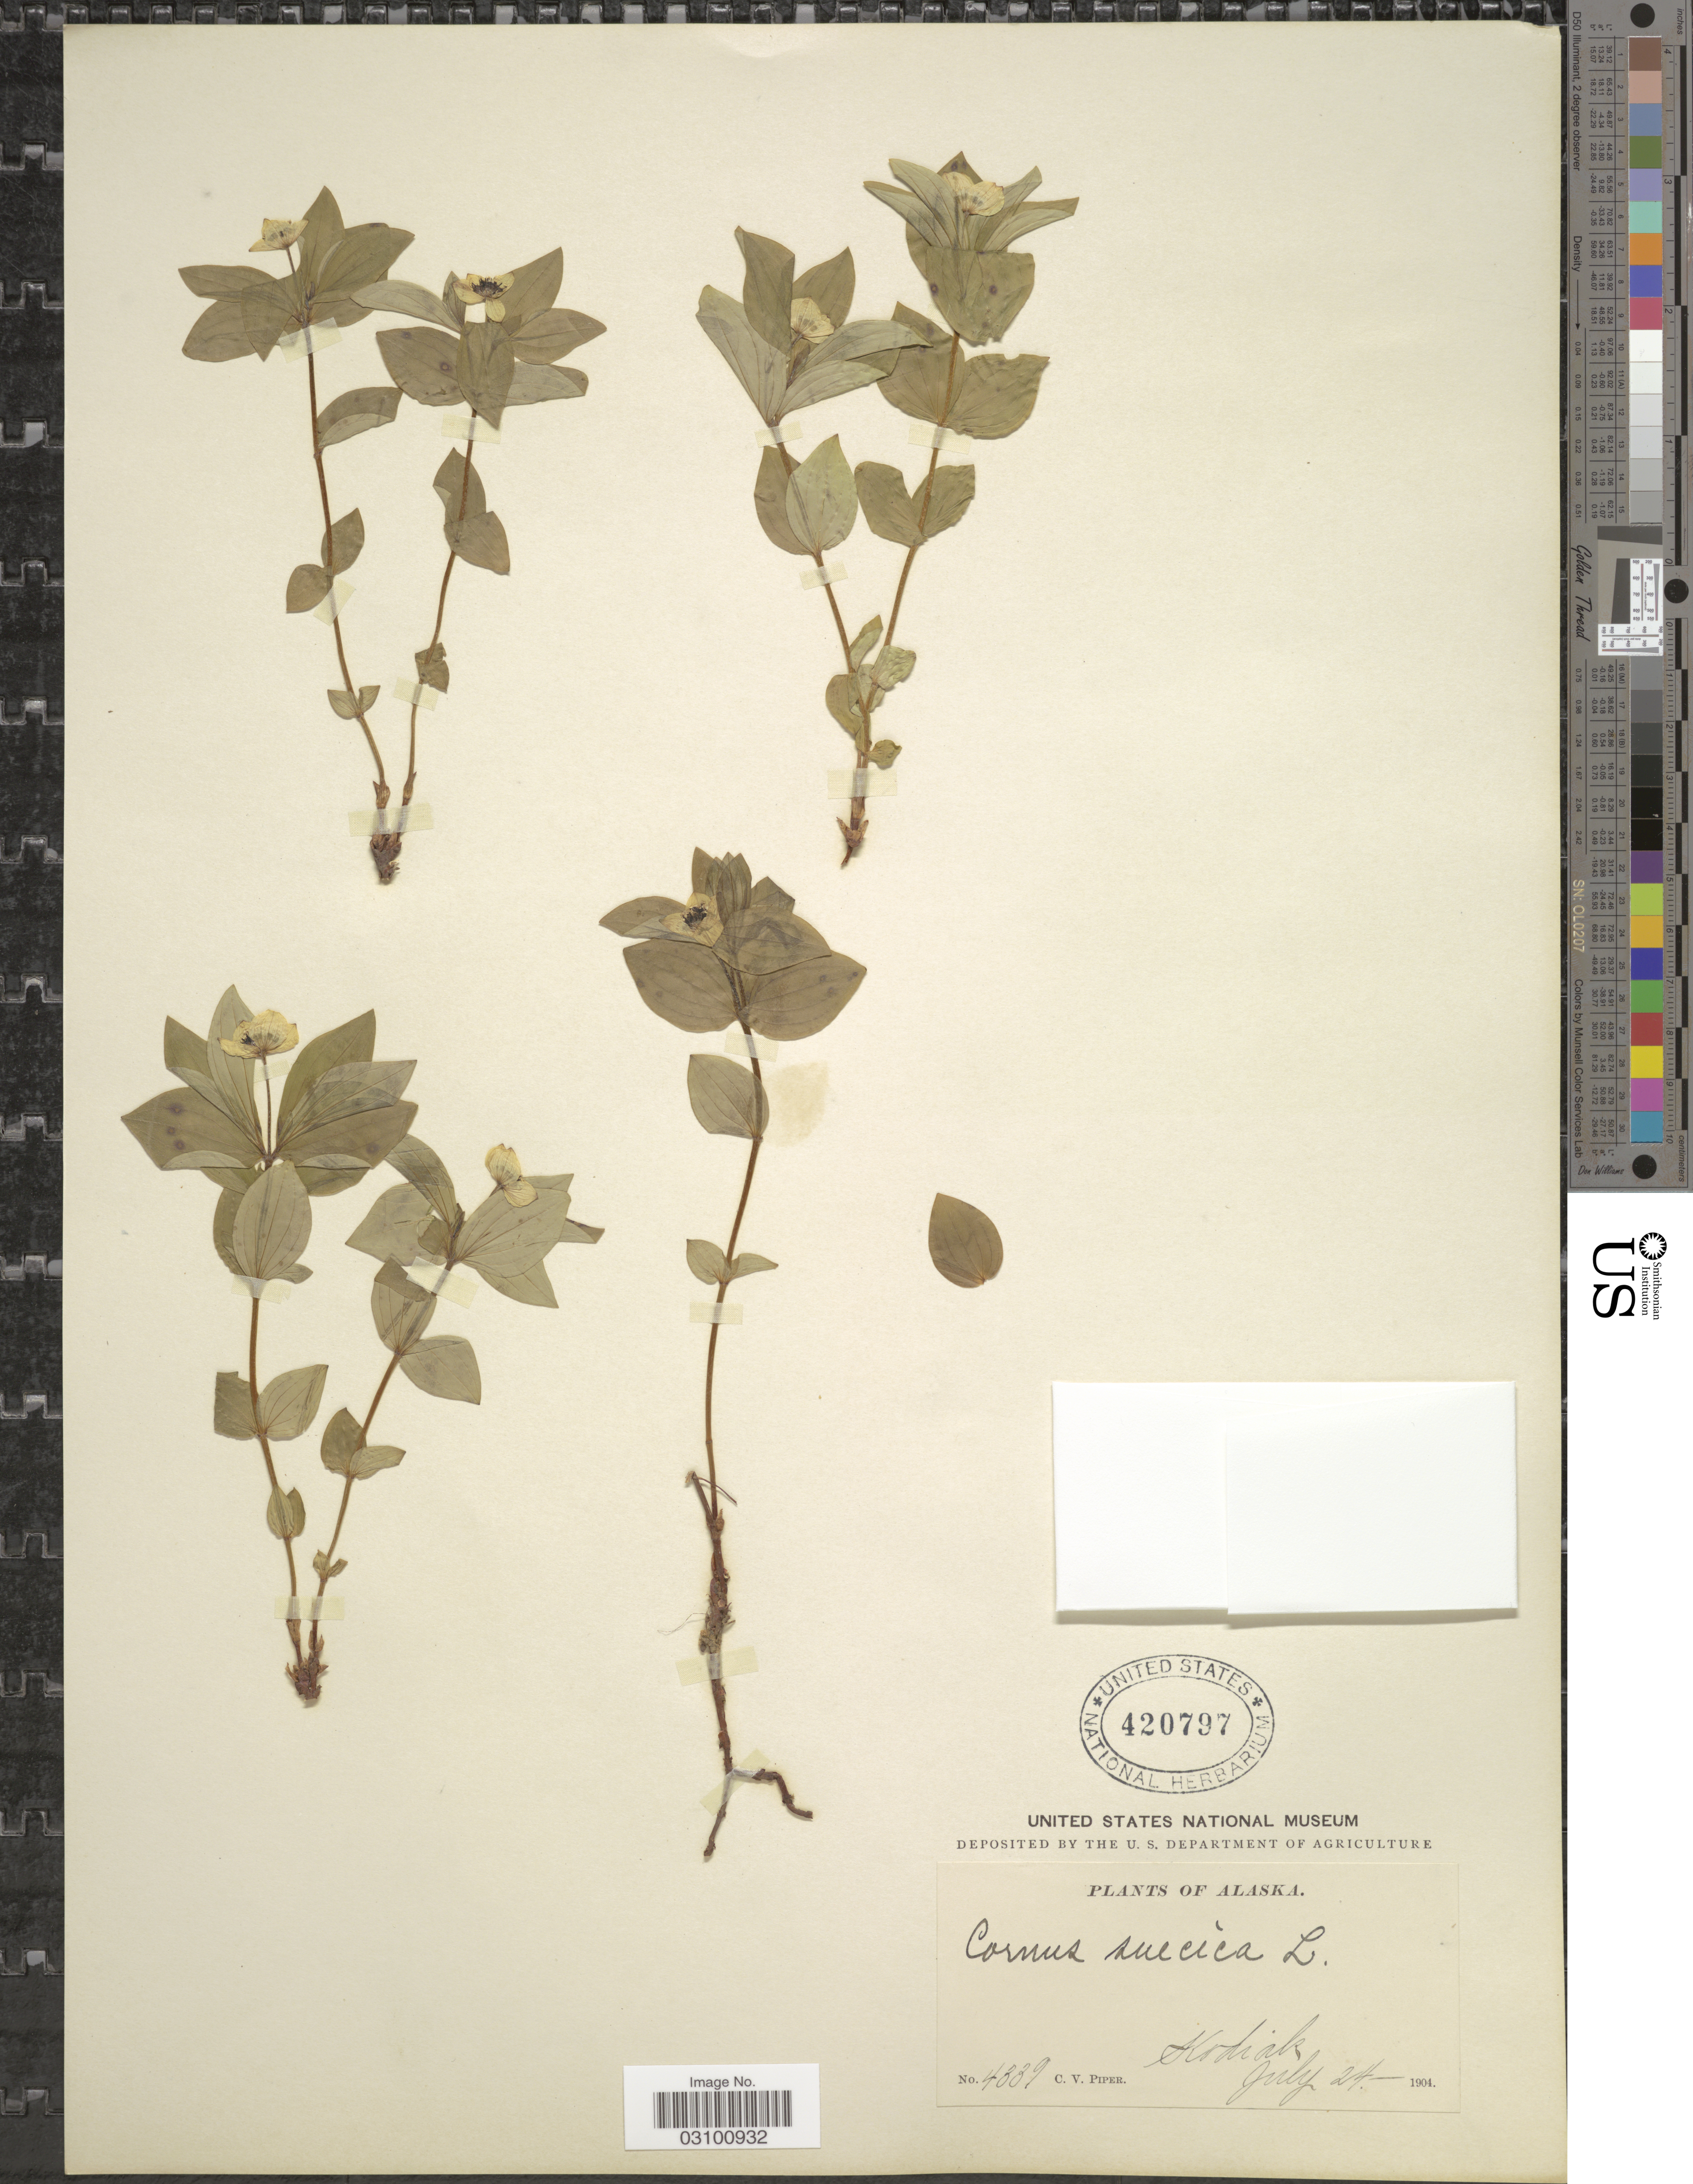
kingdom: Plantae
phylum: Tracheophyta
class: Magnoliopsida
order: Cornales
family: Cornaceae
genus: Cornus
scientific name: Cornus suecica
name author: L.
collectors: C. V. Piper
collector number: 4339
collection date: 1904-07-24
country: United States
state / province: Alaska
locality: Kodiak.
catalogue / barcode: US 420797